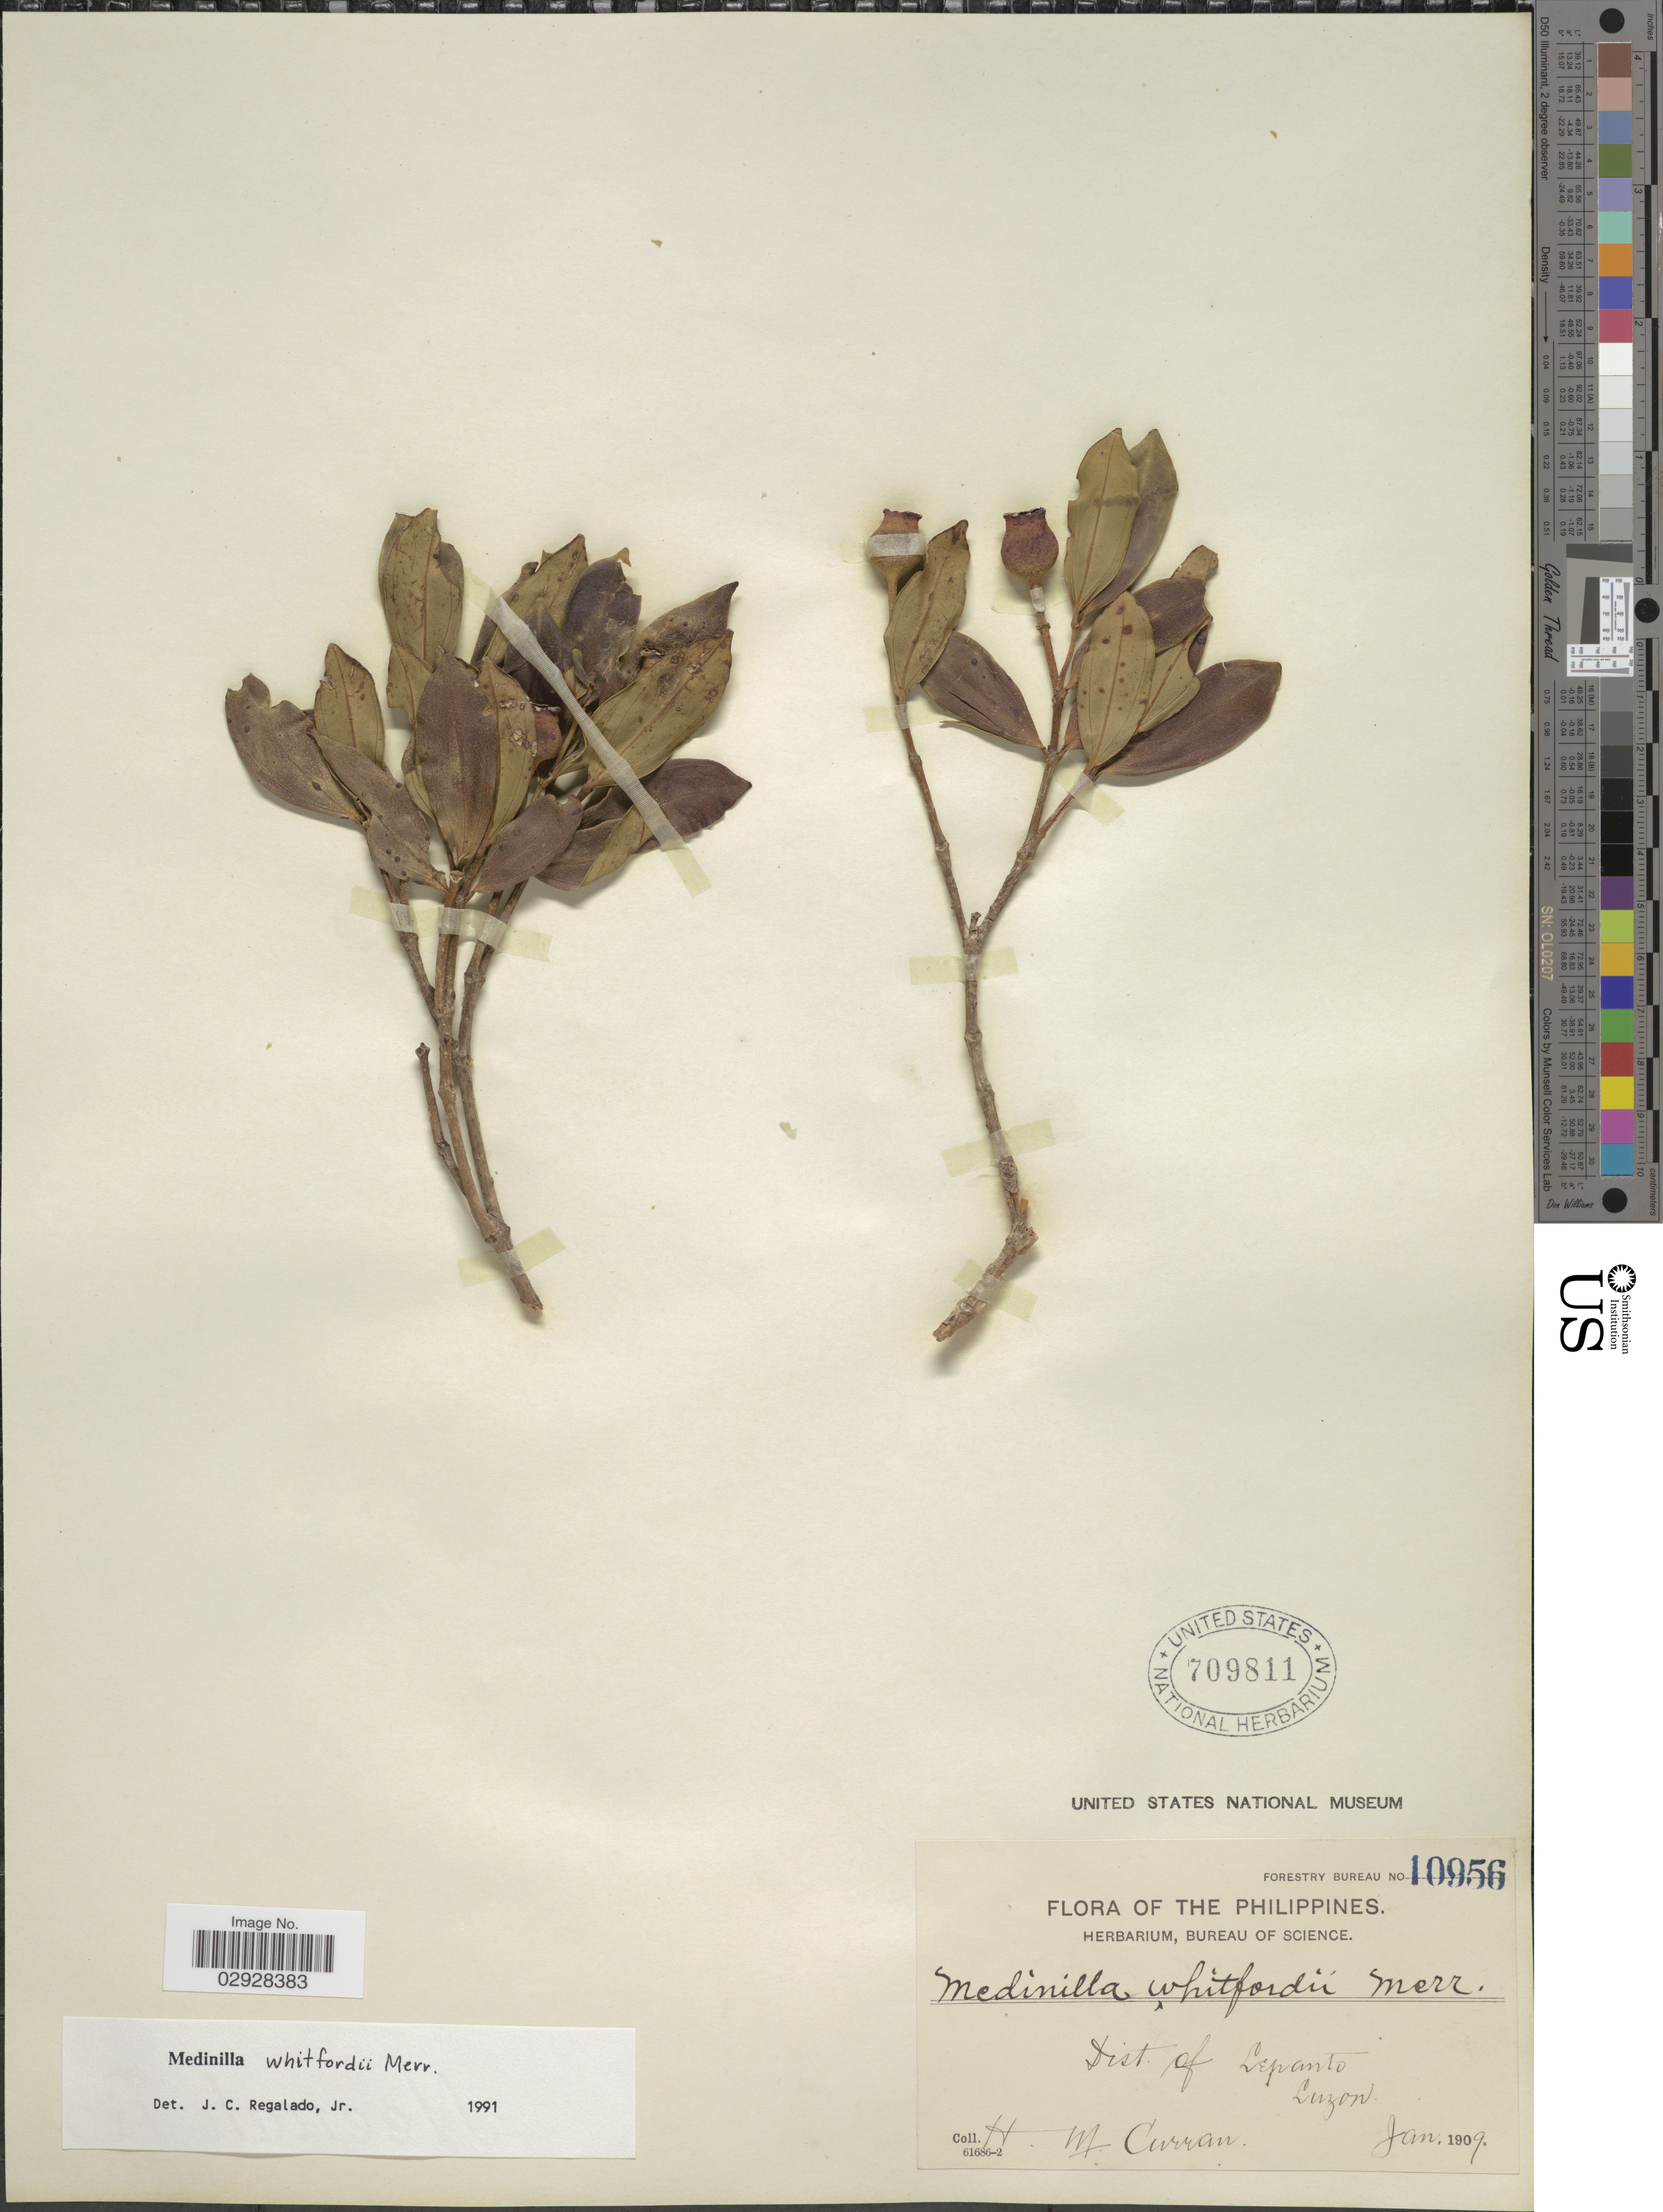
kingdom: Plantae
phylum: Tracheophyta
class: Magnoliopsida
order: Myrtales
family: Melastomataceae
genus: Medinilla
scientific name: Medinilla whitfordii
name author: Merr.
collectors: H. M. Curran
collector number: Forestry Bureau 10956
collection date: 1909-01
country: Philippines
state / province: Cordillera (Administrative Region)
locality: Dist. of Lepanto, Luzon.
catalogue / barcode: US 709811